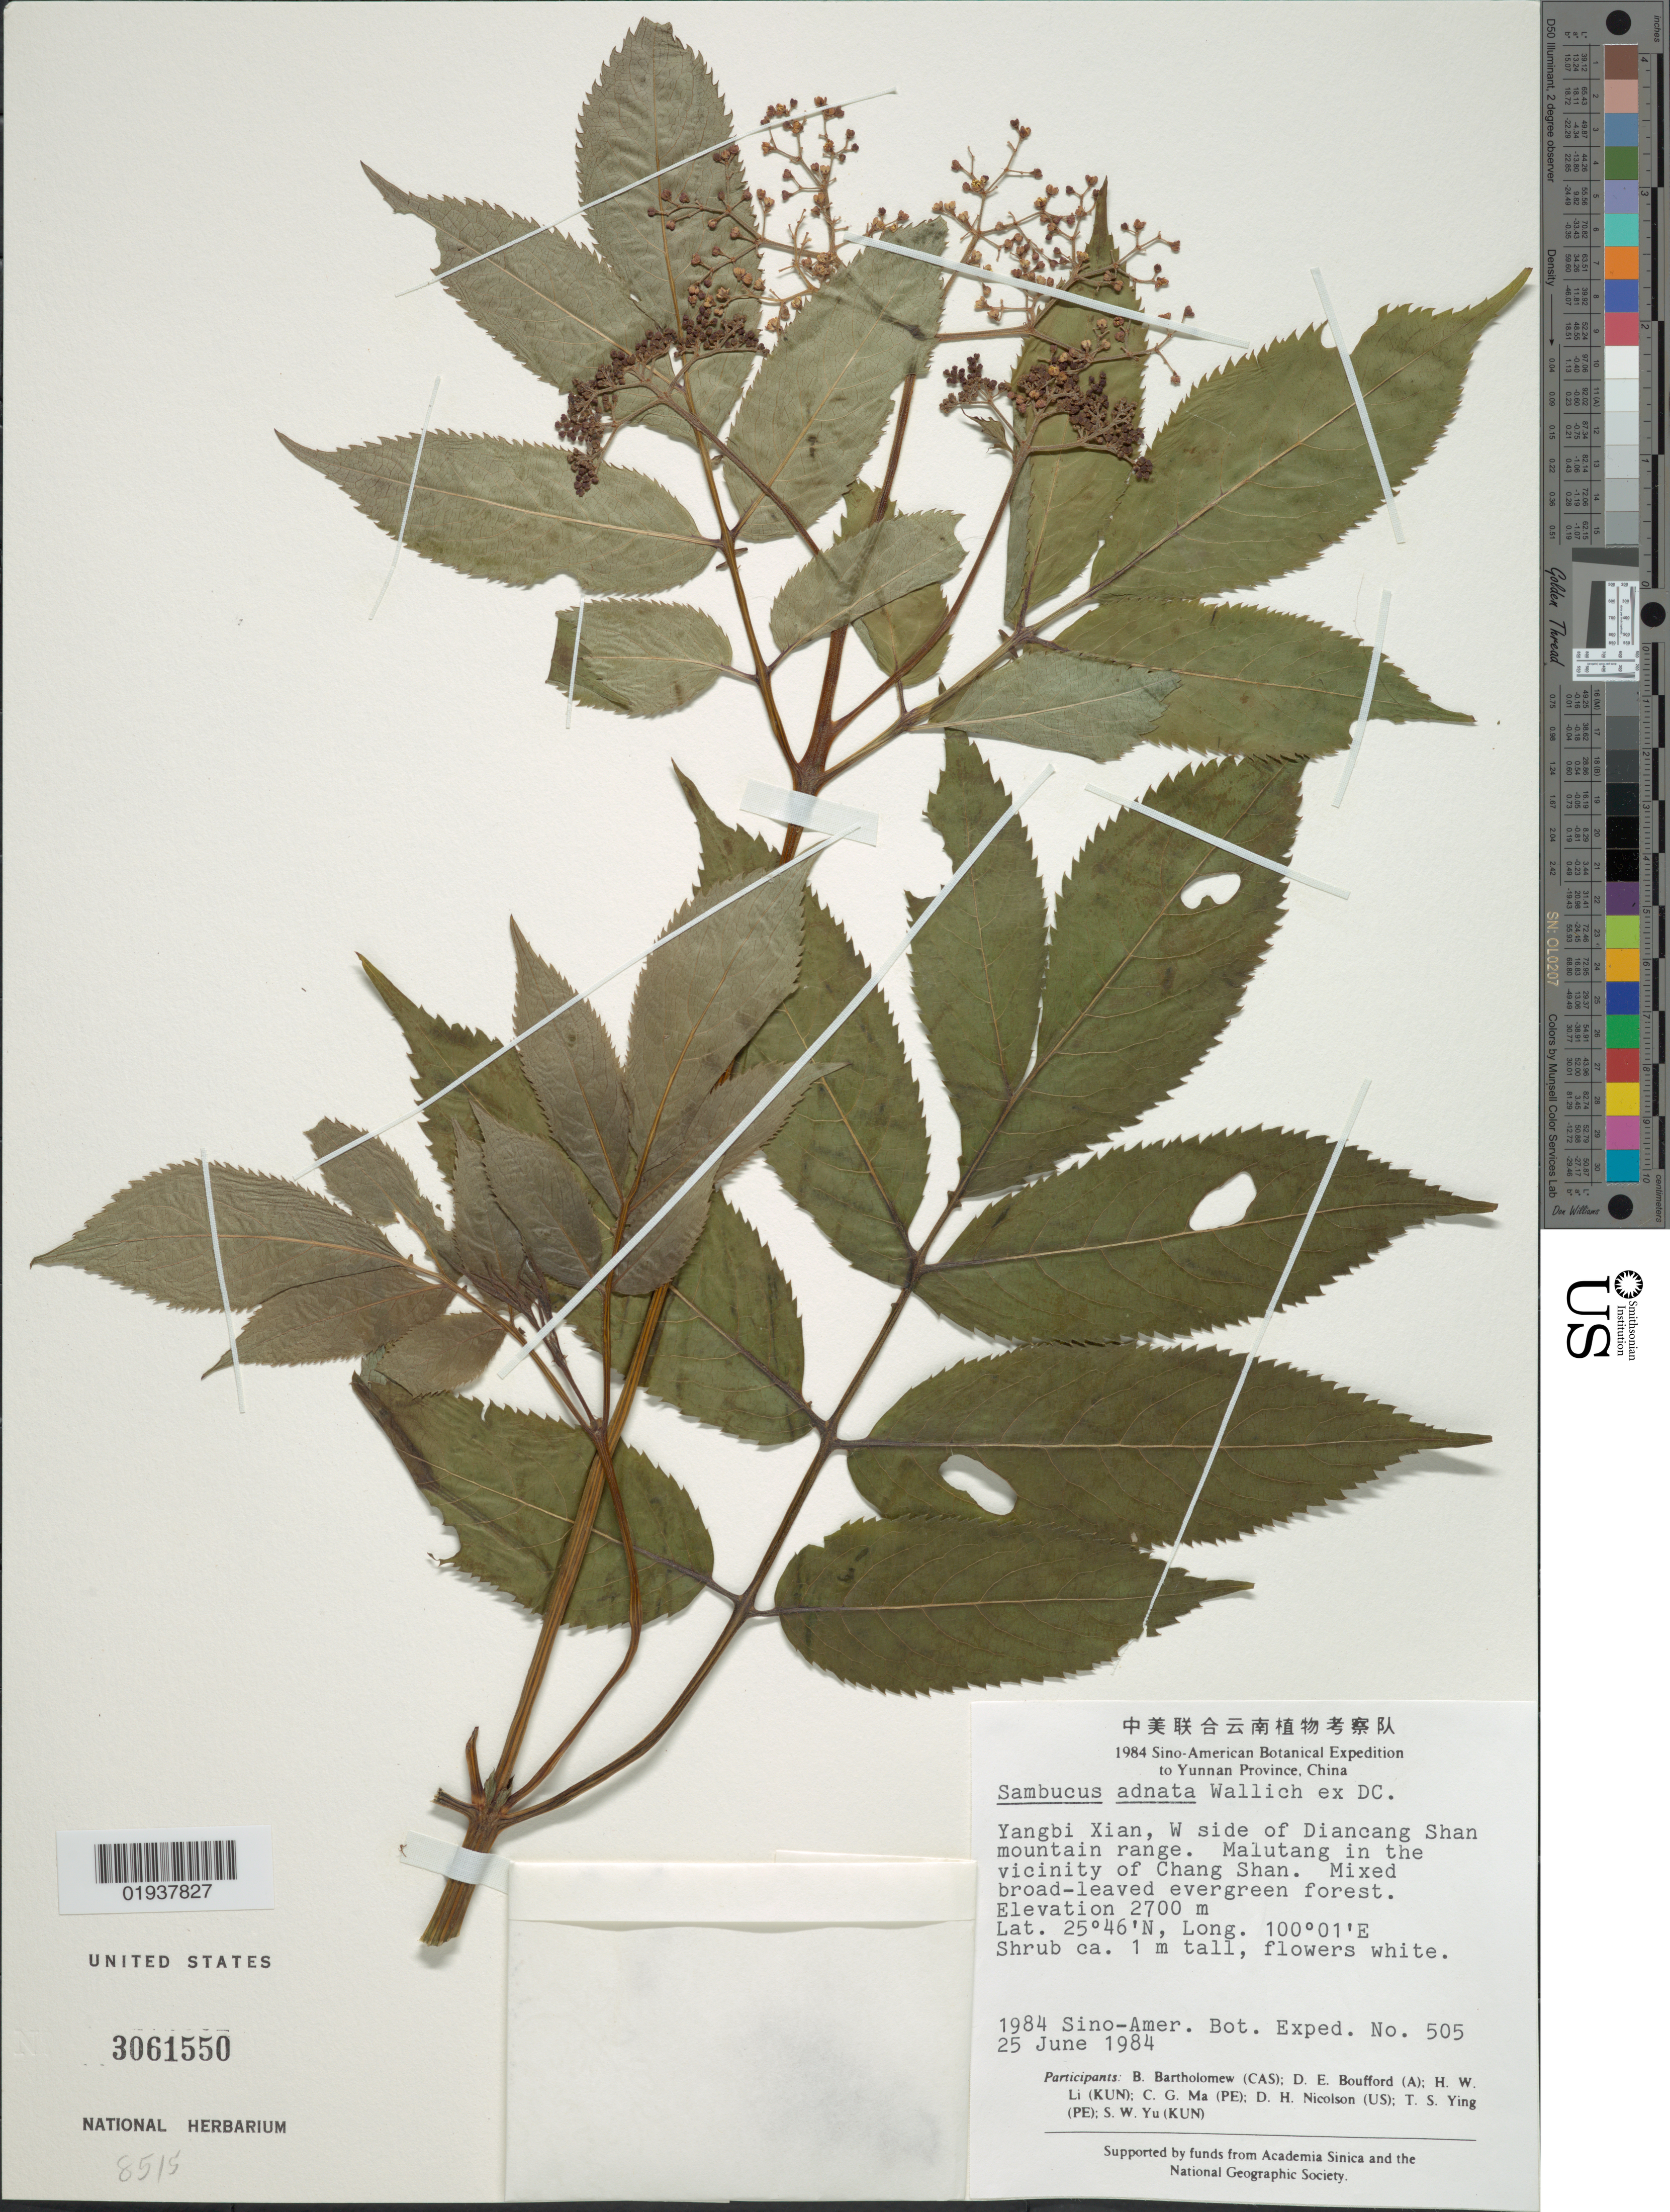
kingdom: Plantae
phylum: Tracheophyta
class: Magnoliopsida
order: Dipsacales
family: Viburnaceae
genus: Sambucus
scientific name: Sambucus adnata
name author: Wall. ex DC.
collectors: Sino-Amer. Bot. Exped. 1984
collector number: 505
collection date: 1984-06-25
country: China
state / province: Yunnan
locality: Yunnan Province. Yangbi Xian, W side of Diancang Shan mountain range. Malutang in the vicinity of Chang Shan.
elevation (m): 2700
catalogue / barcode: US 3061550